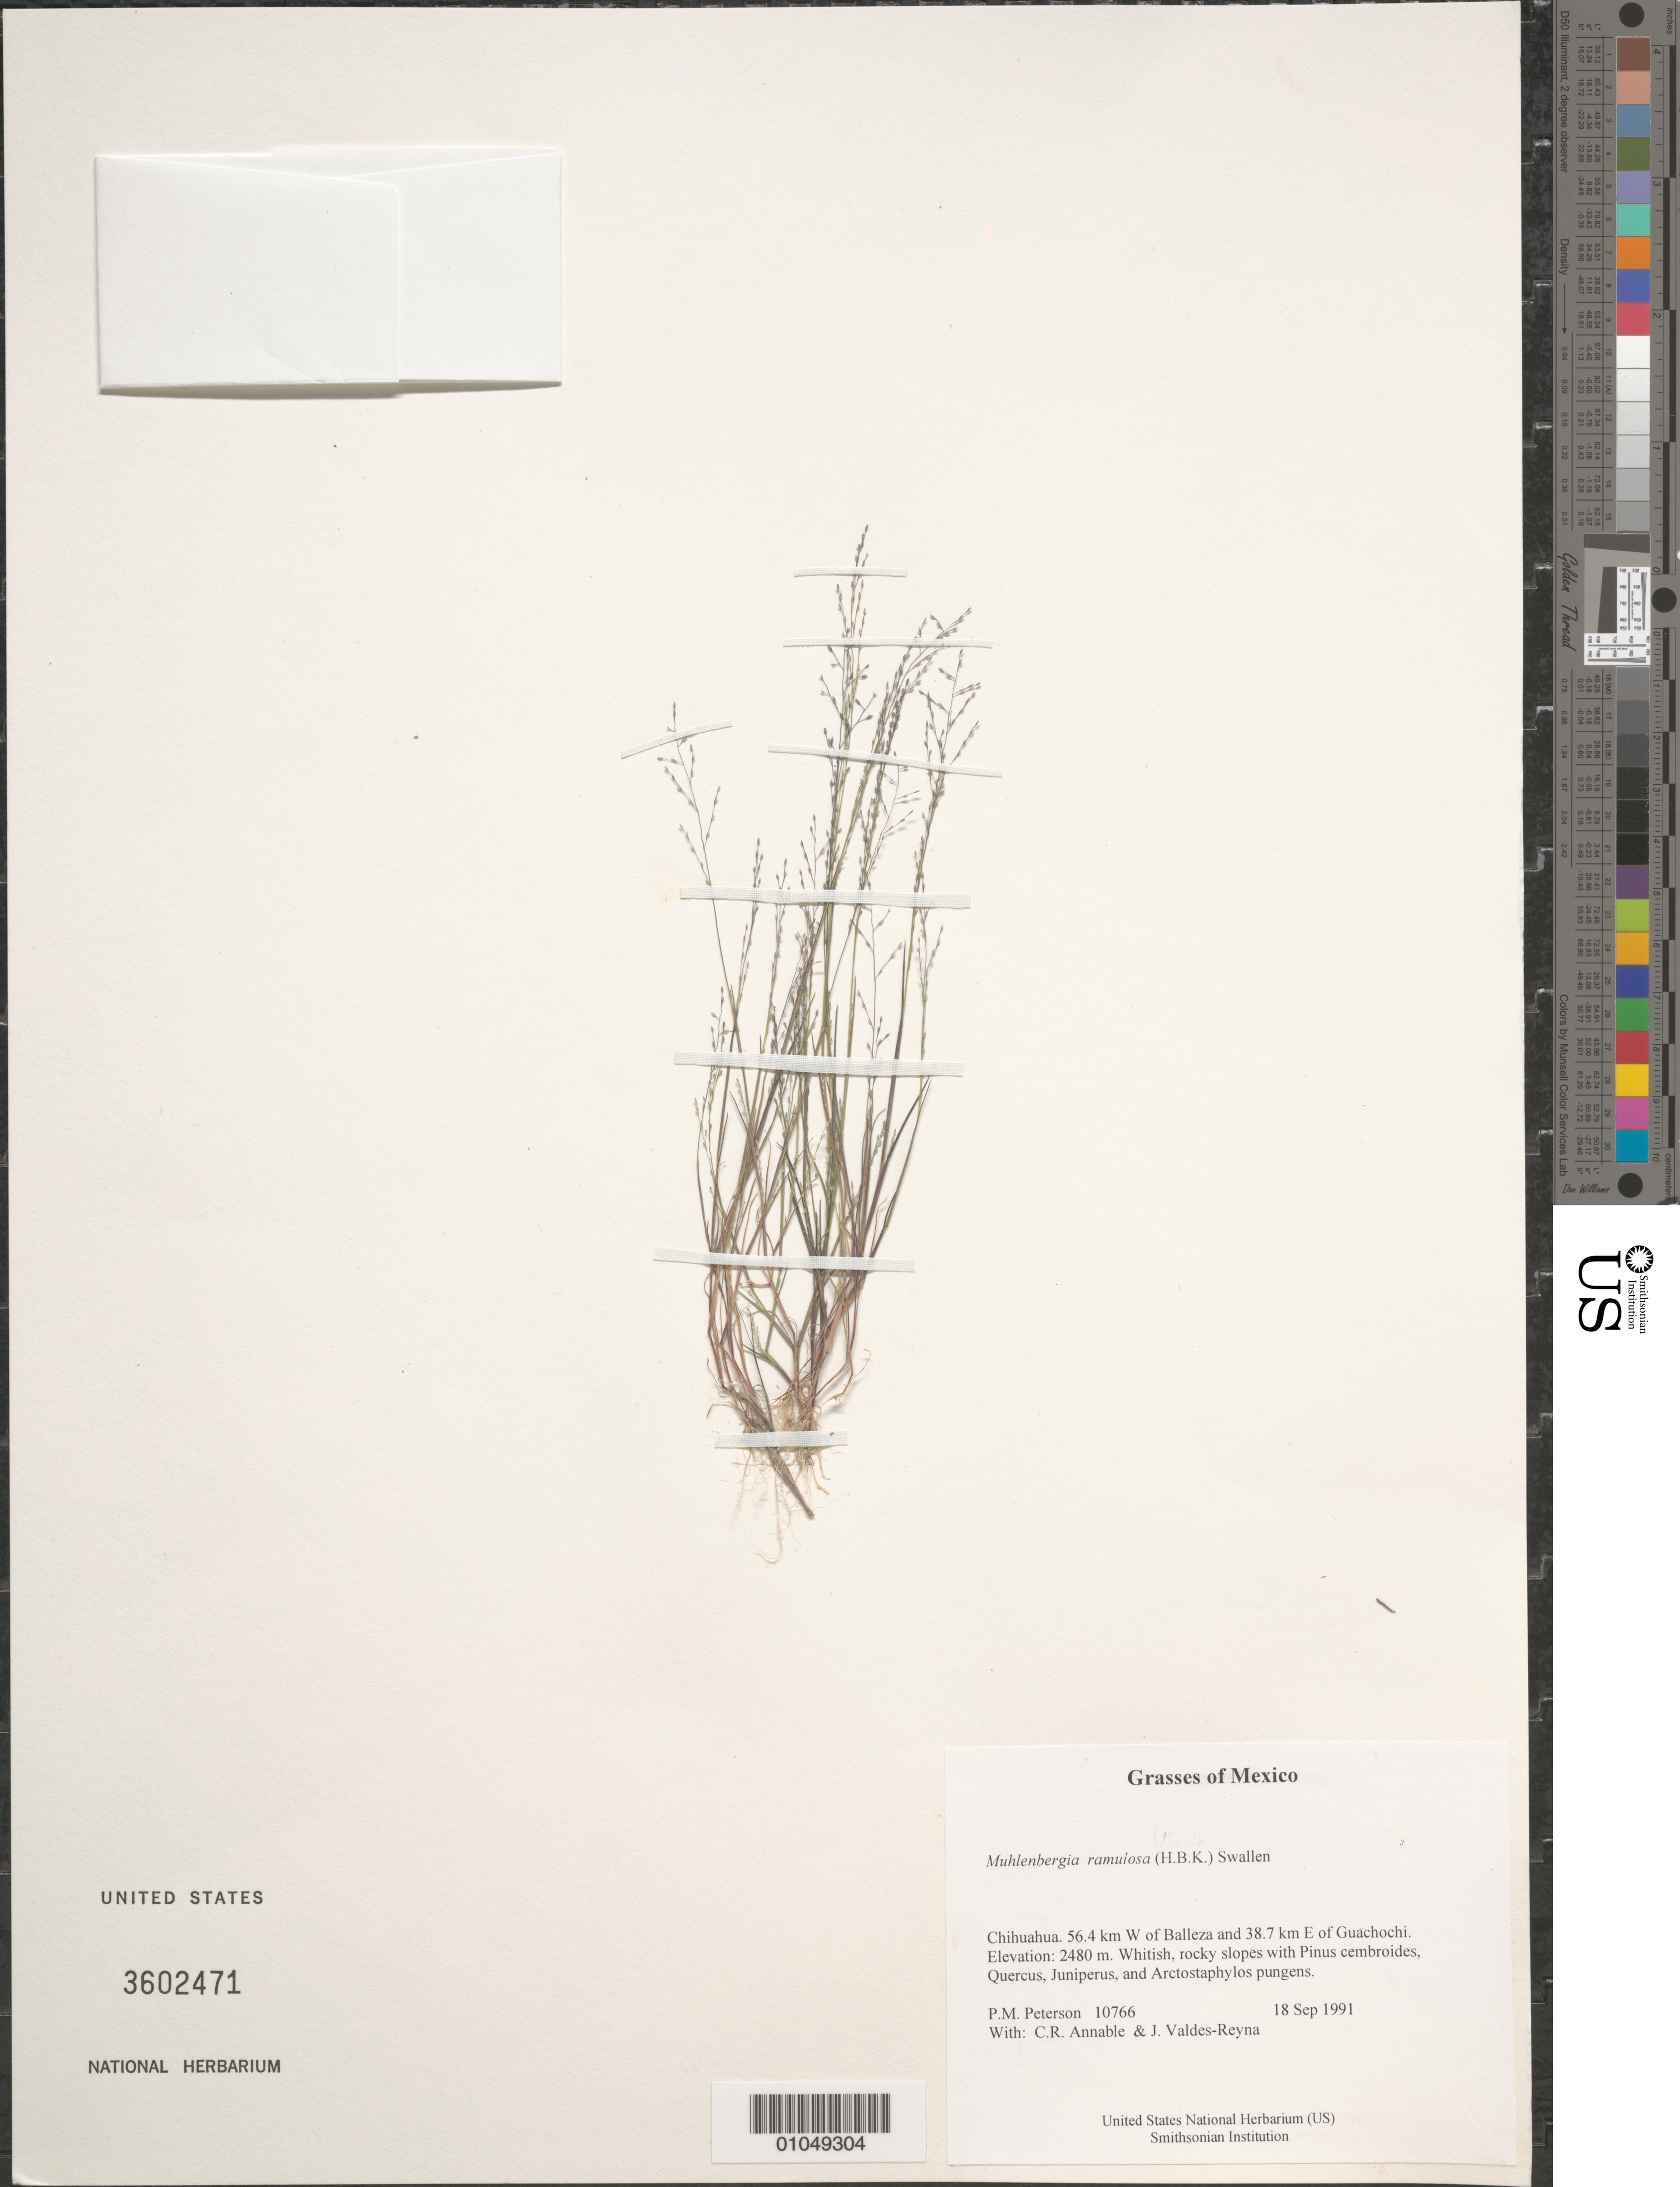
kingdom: Plantae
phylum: Tracheophyta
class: Liliopsida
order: Poales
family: Poaceae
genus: Muhlenbergia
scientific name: Muhlenbergia ramulosa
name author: (Kunth) Swallen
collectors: P. M. Peterson, C. R. Annable & J. Valdés-Reyna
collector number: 10766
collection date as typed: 18 Sep 1991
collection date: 1991-09-18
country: Mexico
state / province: Chihuahua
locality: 56.4 km W of Balleza and 38.7 km E of Guachochi.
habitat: Whitish, rocky slopes with Pinus cembroides, Quercus, Juniperus, and Arctostaphylos pungens.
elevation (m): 2480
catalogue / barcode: US 3602471